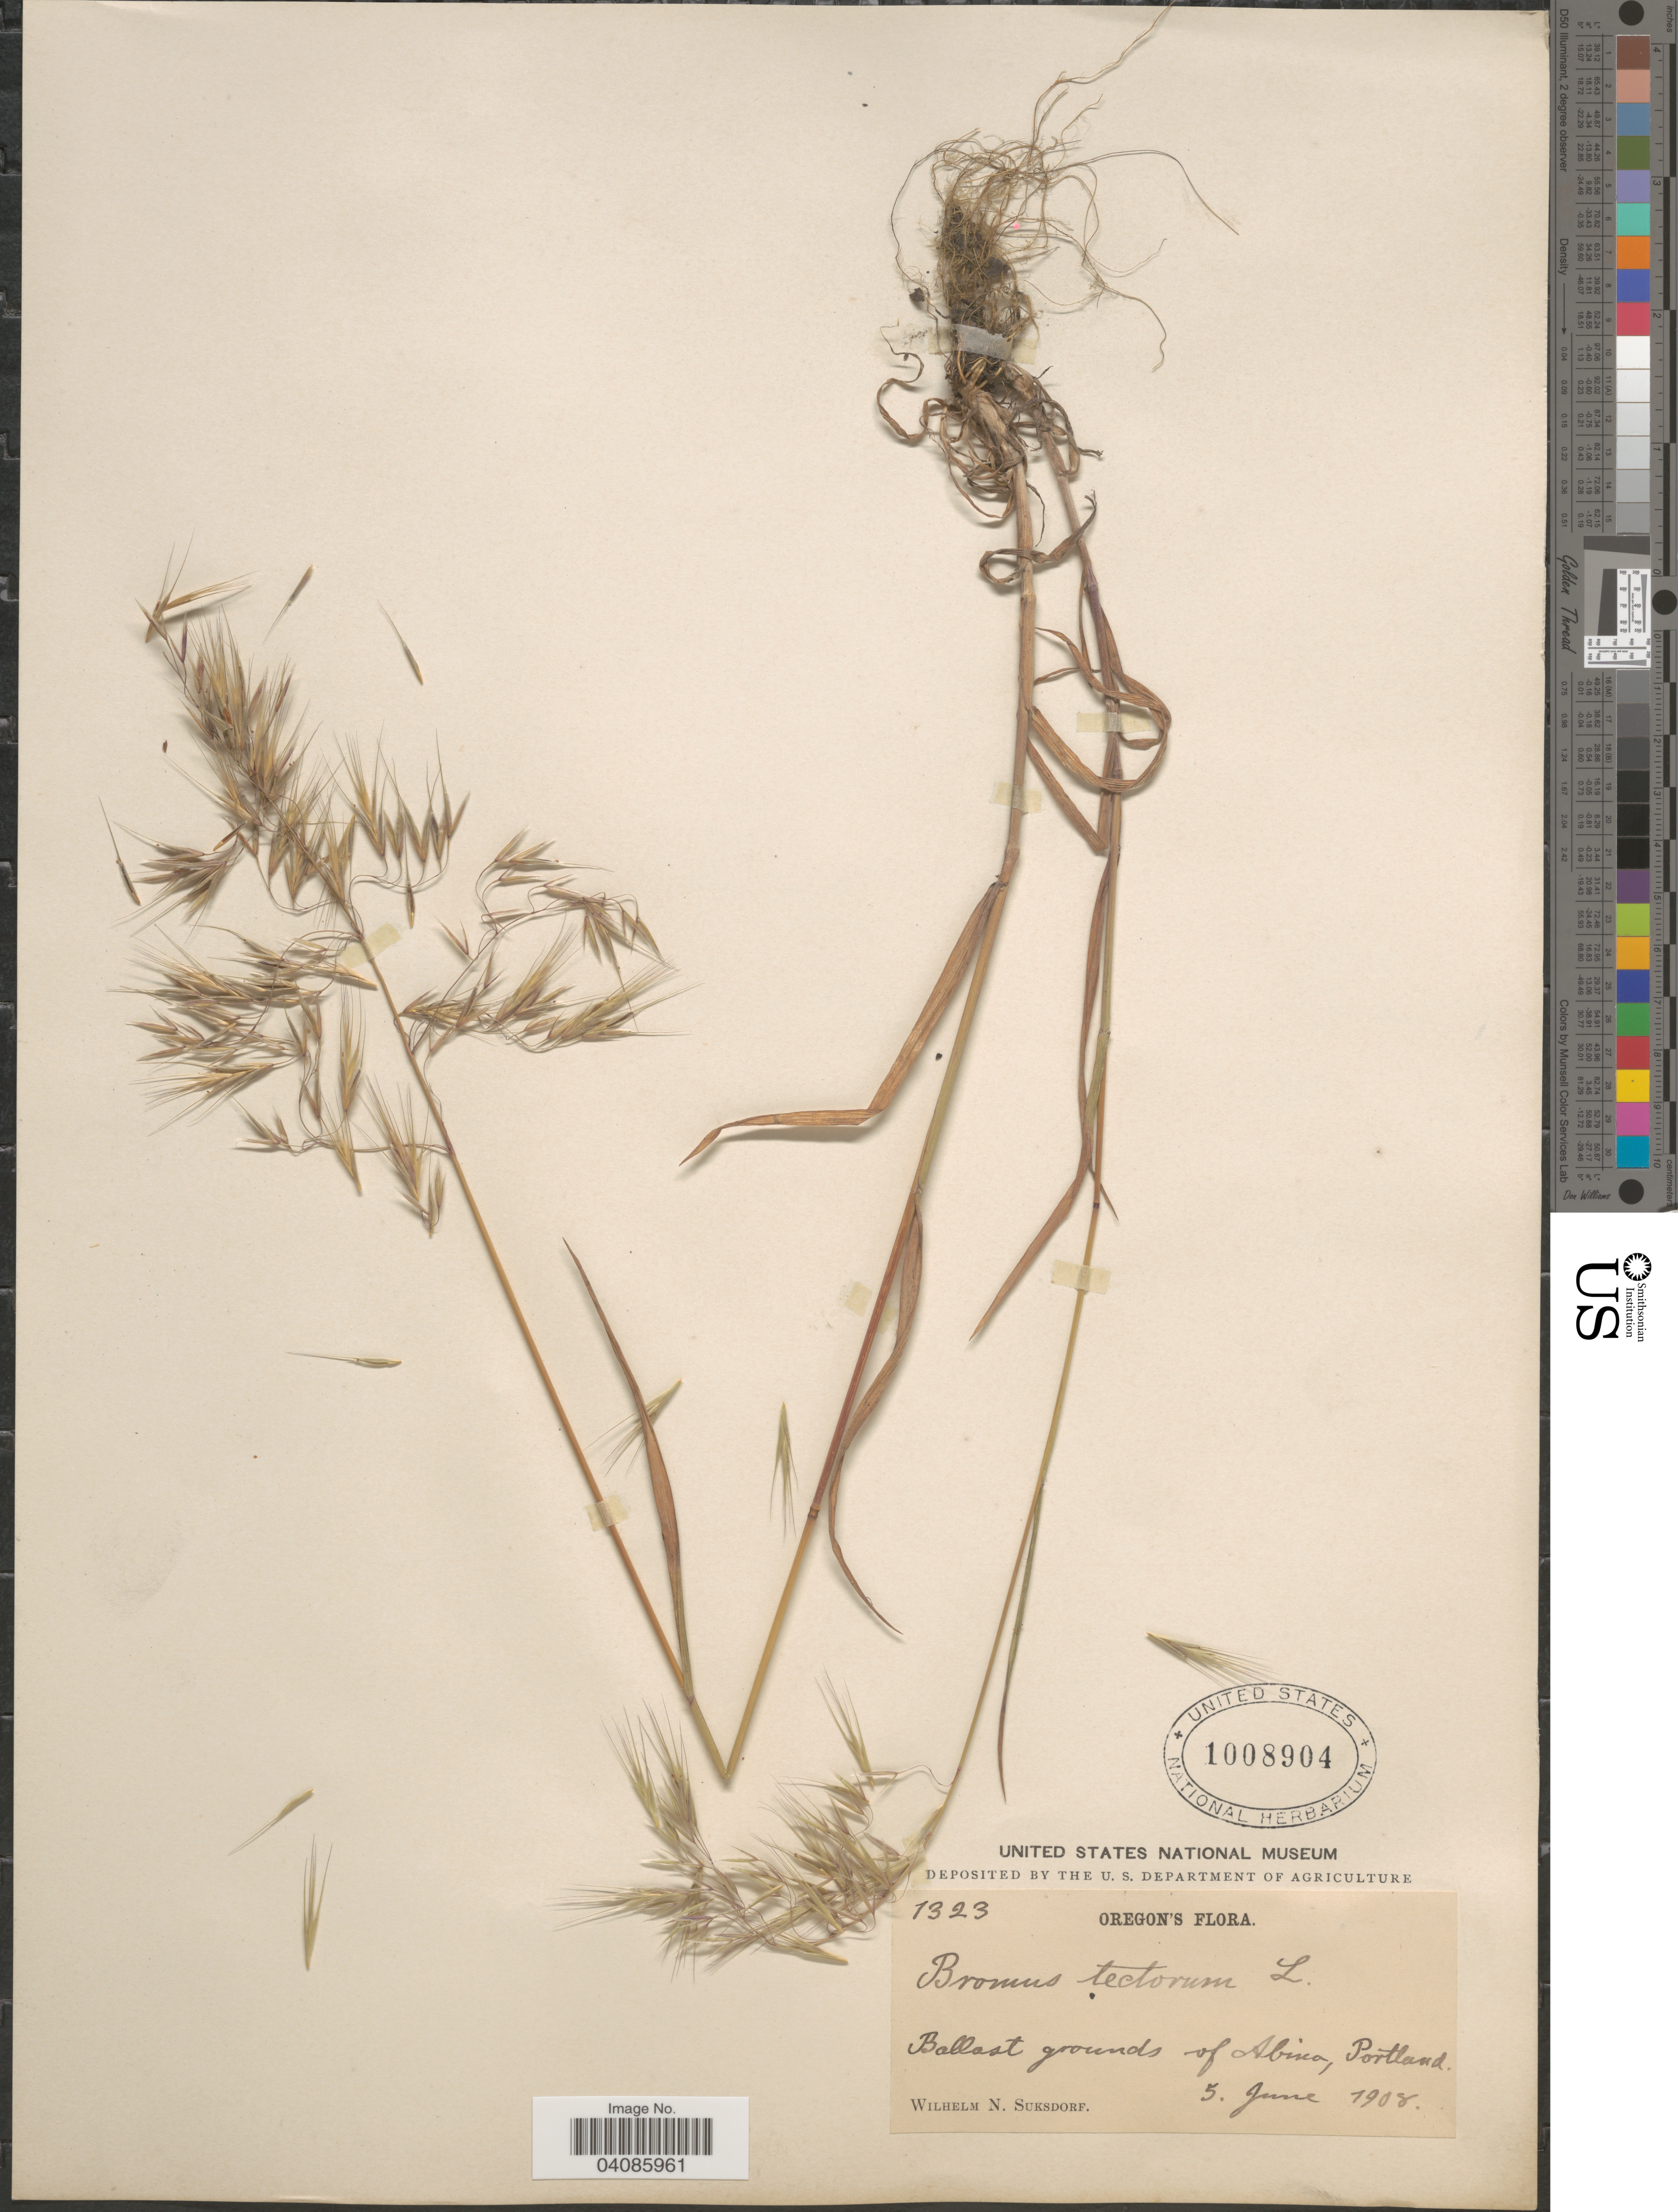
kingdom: Plantae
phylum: Tracheophyta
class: Liliopsida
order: Poales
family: Poaceae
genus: Bromus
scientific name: Bromus tectorum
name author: L.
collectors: W. N. Suksdorf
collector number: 1323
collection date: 1908-06-05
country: United States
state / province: Oregon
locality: Ballast grounds of Abina, Portland.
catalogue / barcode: US 1008904